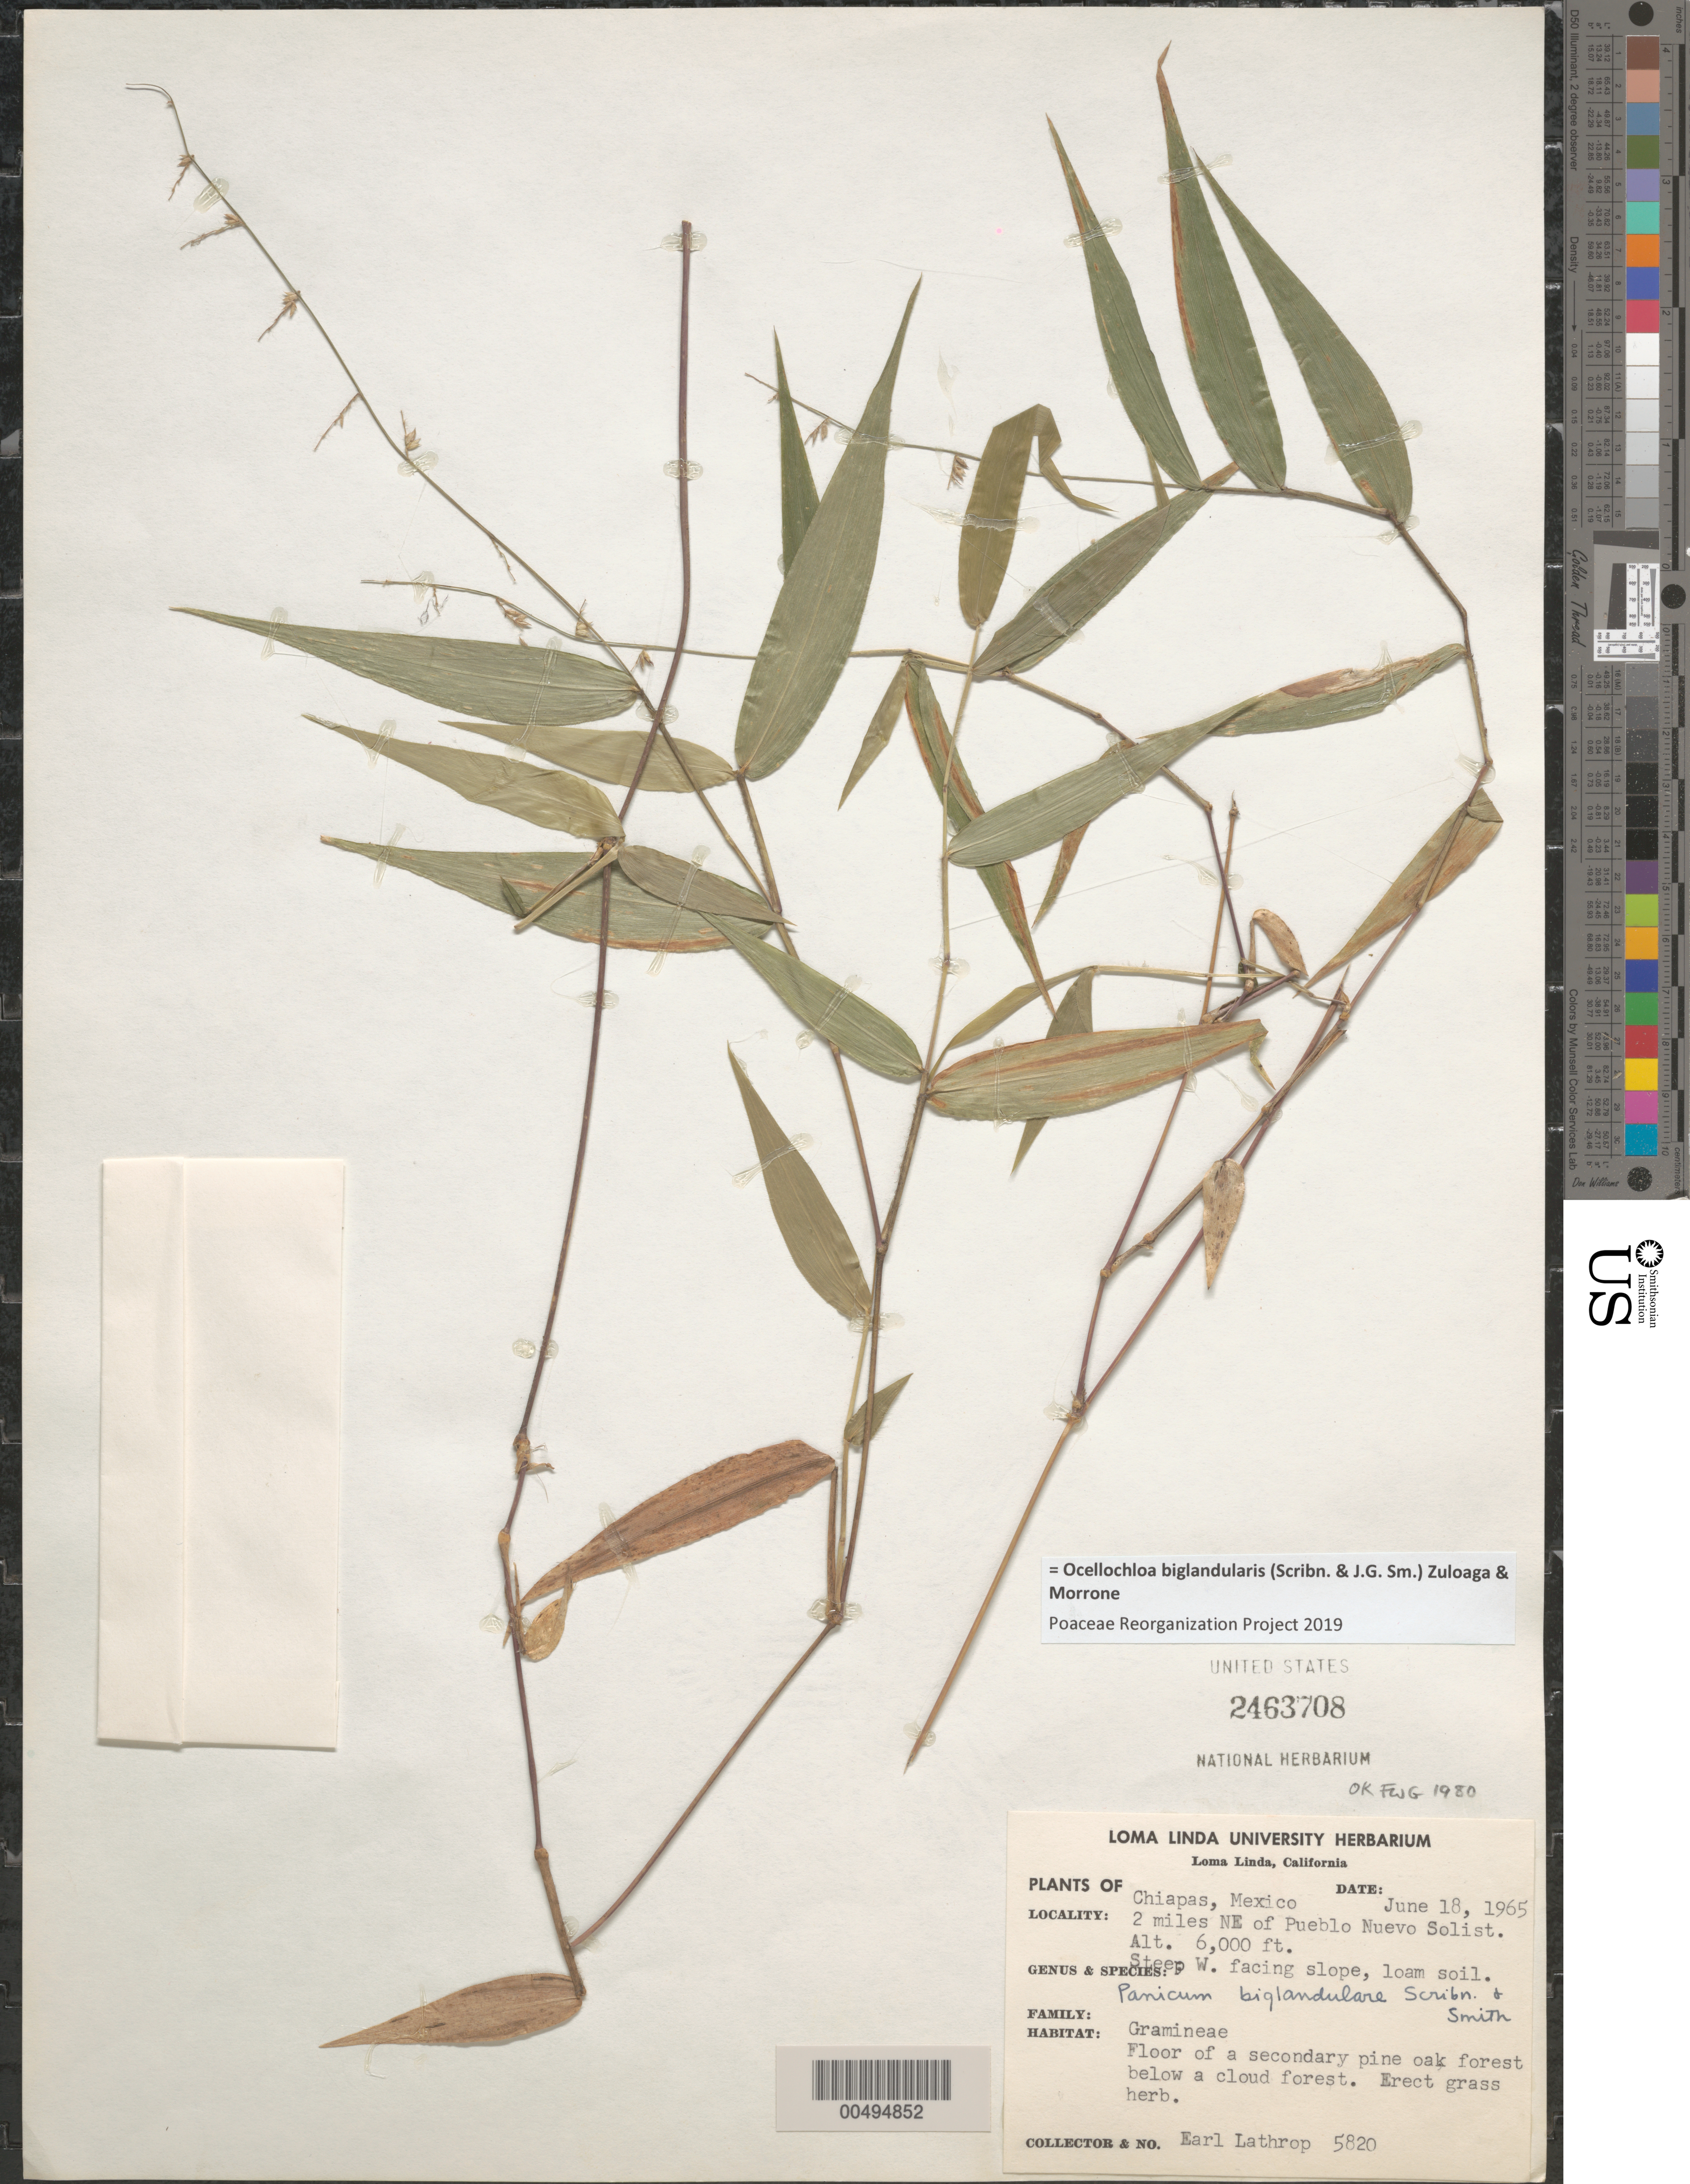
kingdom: Plantae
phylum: Tracheophyta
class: Liliopsida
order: Poales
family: Poaceae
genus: Panicum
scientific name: Panicum biglandulare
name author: Scribn. & J.G. Sm.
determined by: Gould, F. W.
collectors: E. W. Lathrop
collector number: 5820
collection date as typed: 18 Jun 1965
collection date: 1965-06-18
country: Mexico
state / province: Chiapas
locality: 2 mi NE of Pueblo Nuevo Solistahuacán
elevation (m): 1829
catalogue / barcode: US 2463708